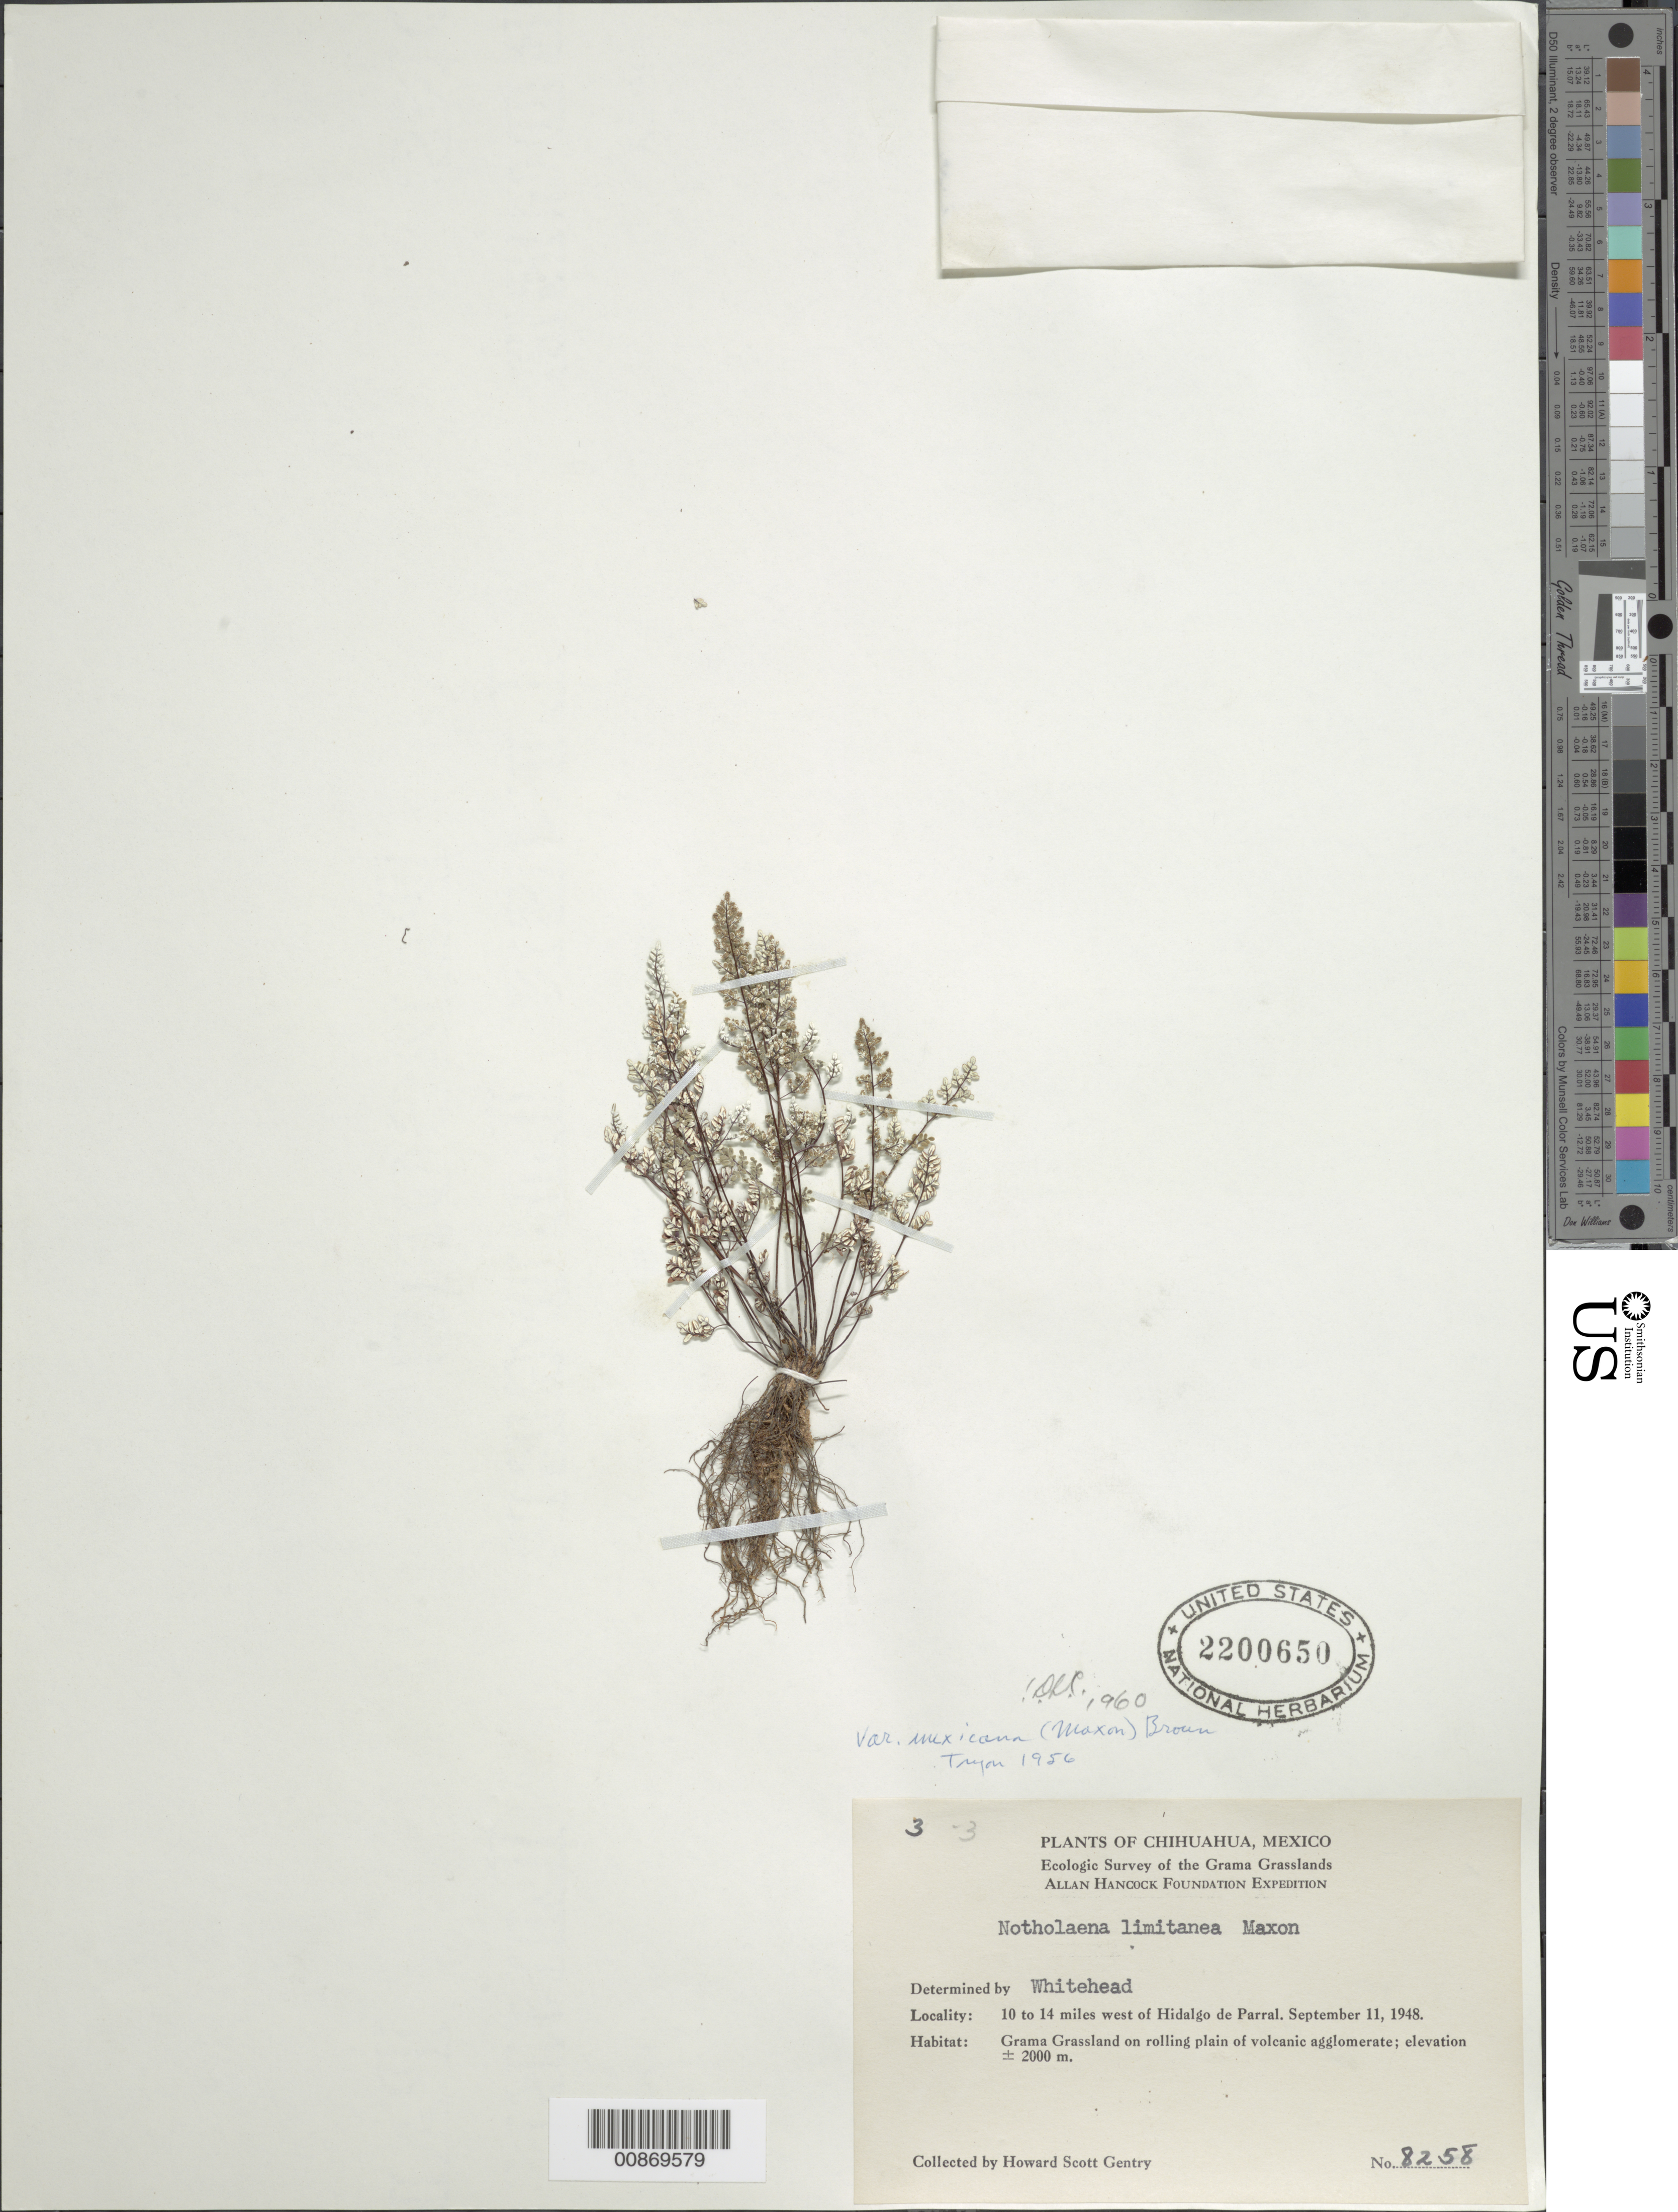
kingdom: Plantae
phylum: Tracheophyta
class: Polypodiopsida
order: Polypodiales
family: Pteridaceae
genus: Argyrochosma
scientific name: Argyrochosma limitanea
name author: (Maxon) Windham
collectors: H. S. Gentry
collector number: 8258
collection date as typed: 11 Sep 1948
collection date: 1948-09-11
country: Mexico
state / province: Chihuahua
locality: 10 to 14 miles west of Hidalgo de Parral.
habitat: Grama Grassland on rolling plain volcanic agglomerate.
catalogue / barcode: US 2200650